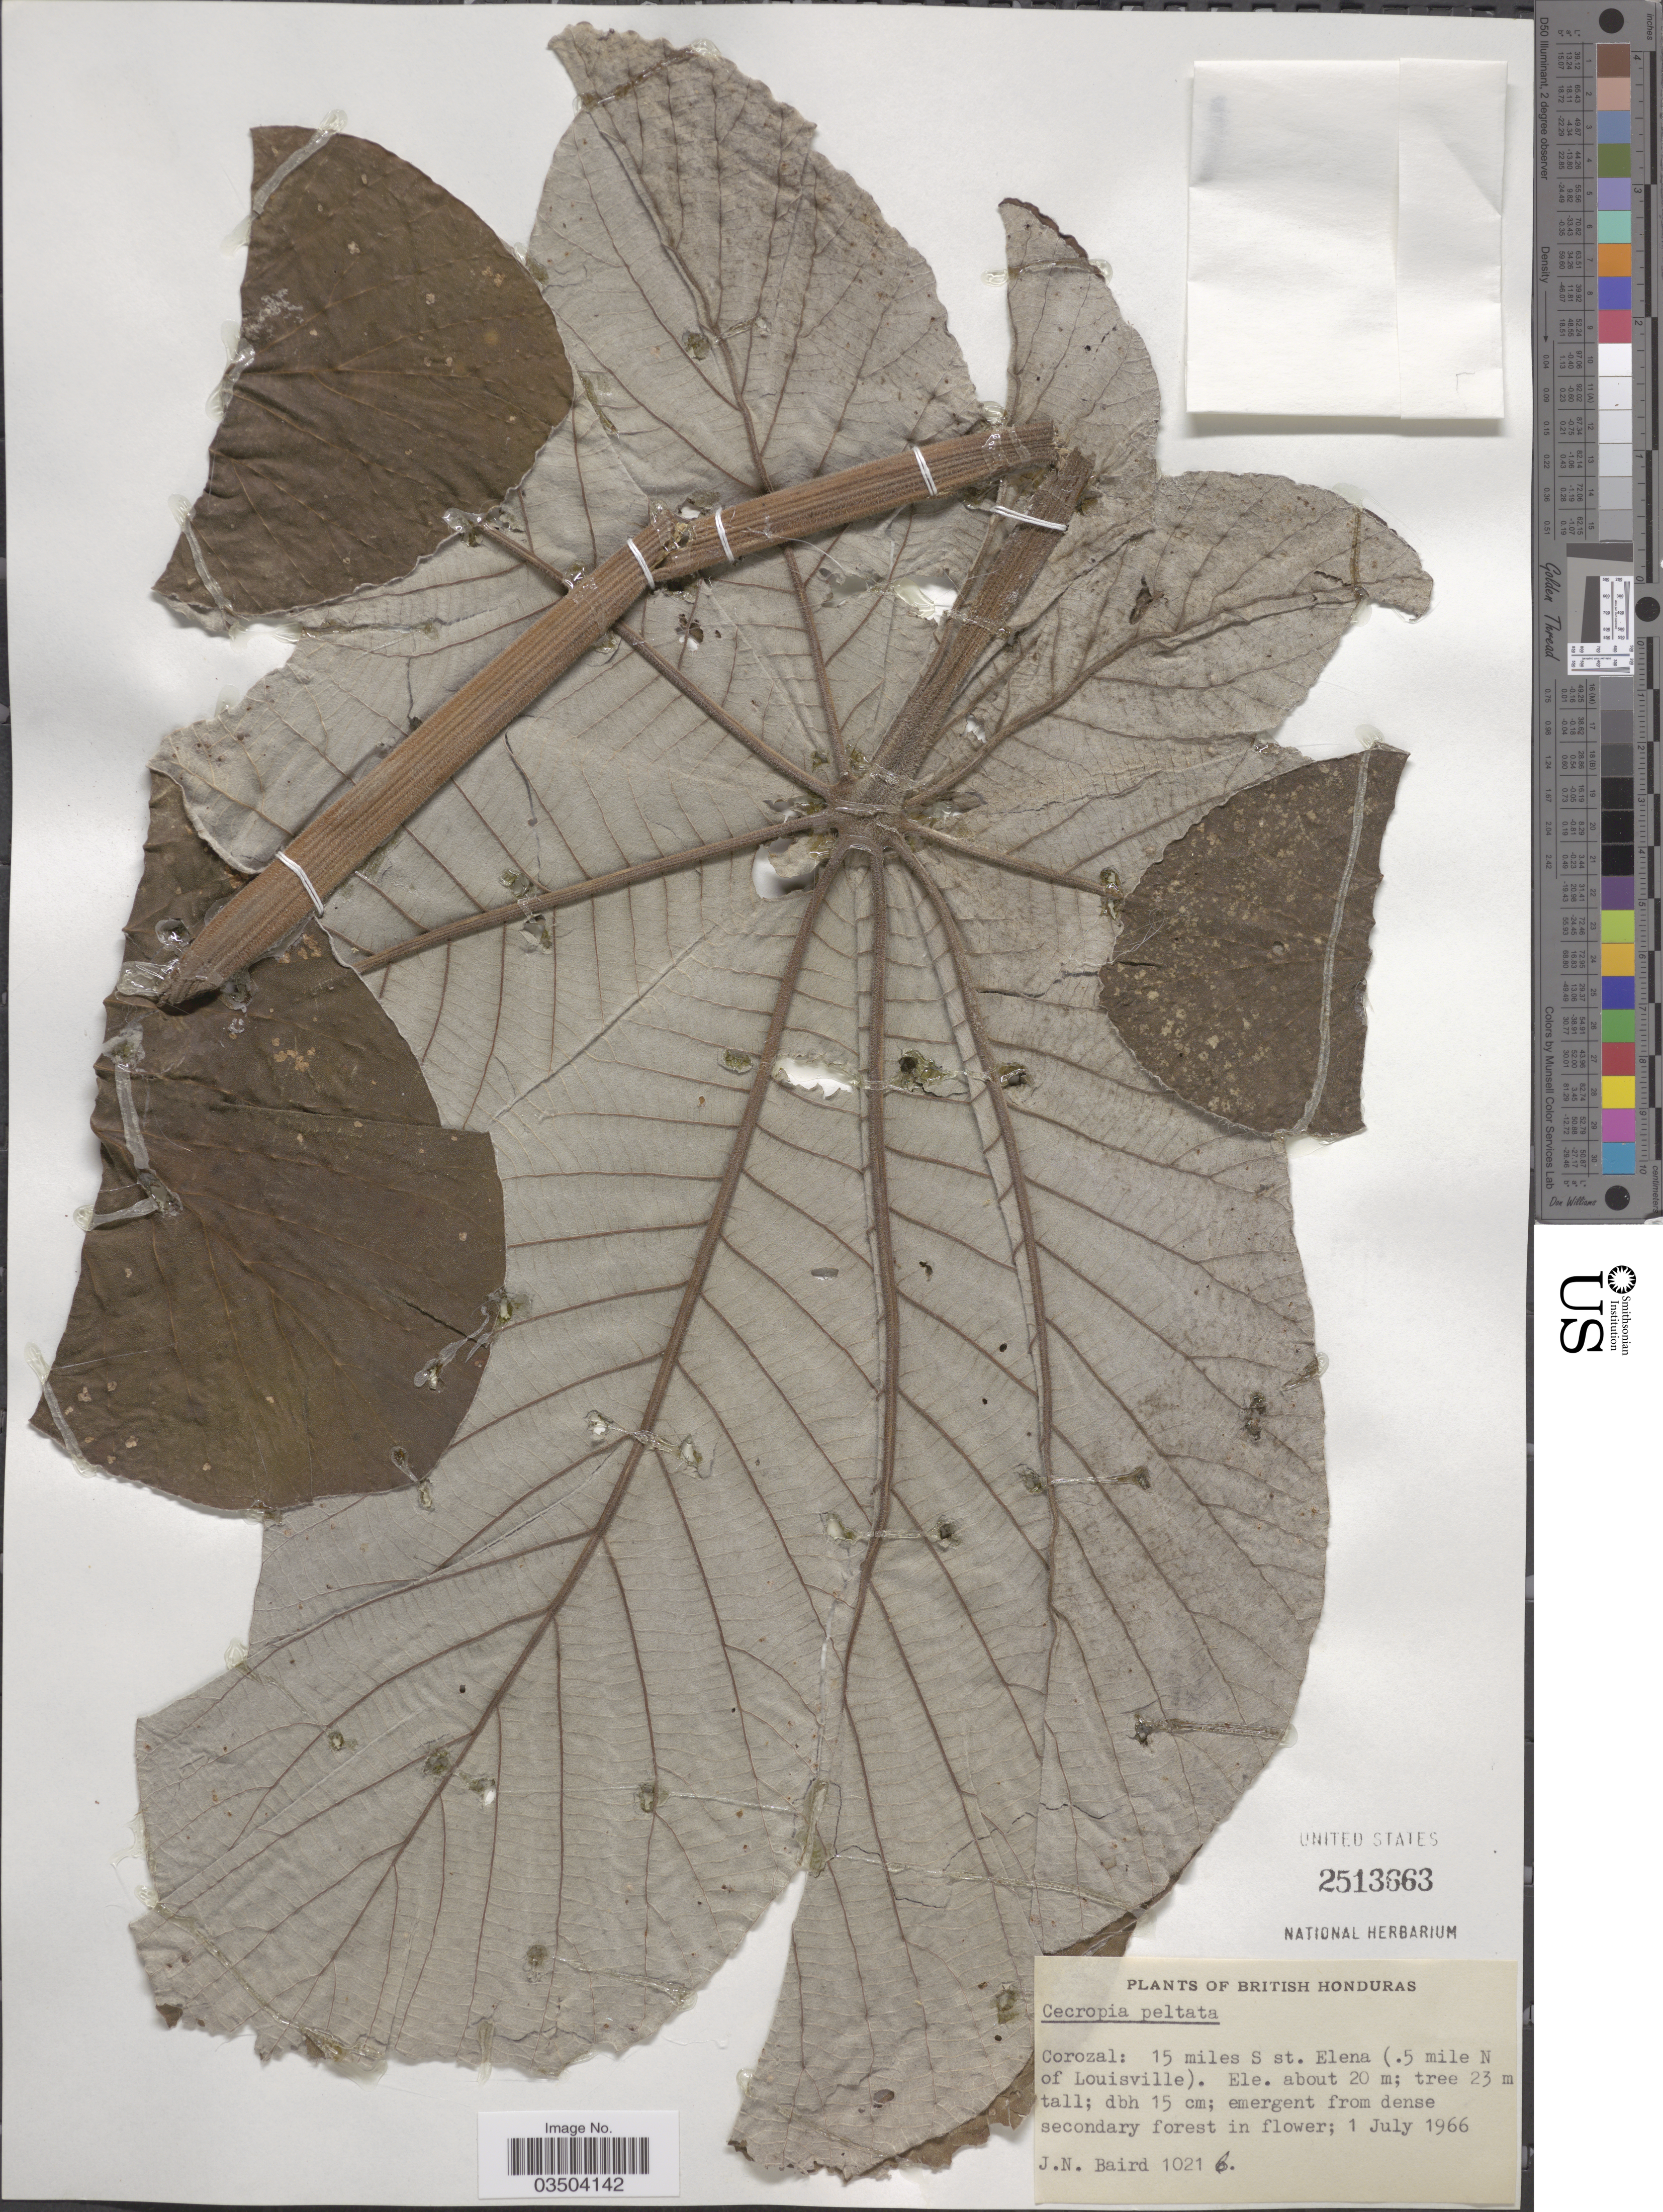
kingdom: Plantae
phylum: Tracheophyta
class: Magnoliopsida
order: Rosales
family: Urticaceae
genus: Cecropia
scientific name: Cecropia peltata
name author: L.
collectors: J. Baird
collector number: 1021b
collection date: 1966-07-01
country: Belize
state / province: Corozal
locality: British Honduras. 15 miles S St. Elena (.5 mile N of Louisville).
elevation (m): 20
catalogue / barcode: US 2513663